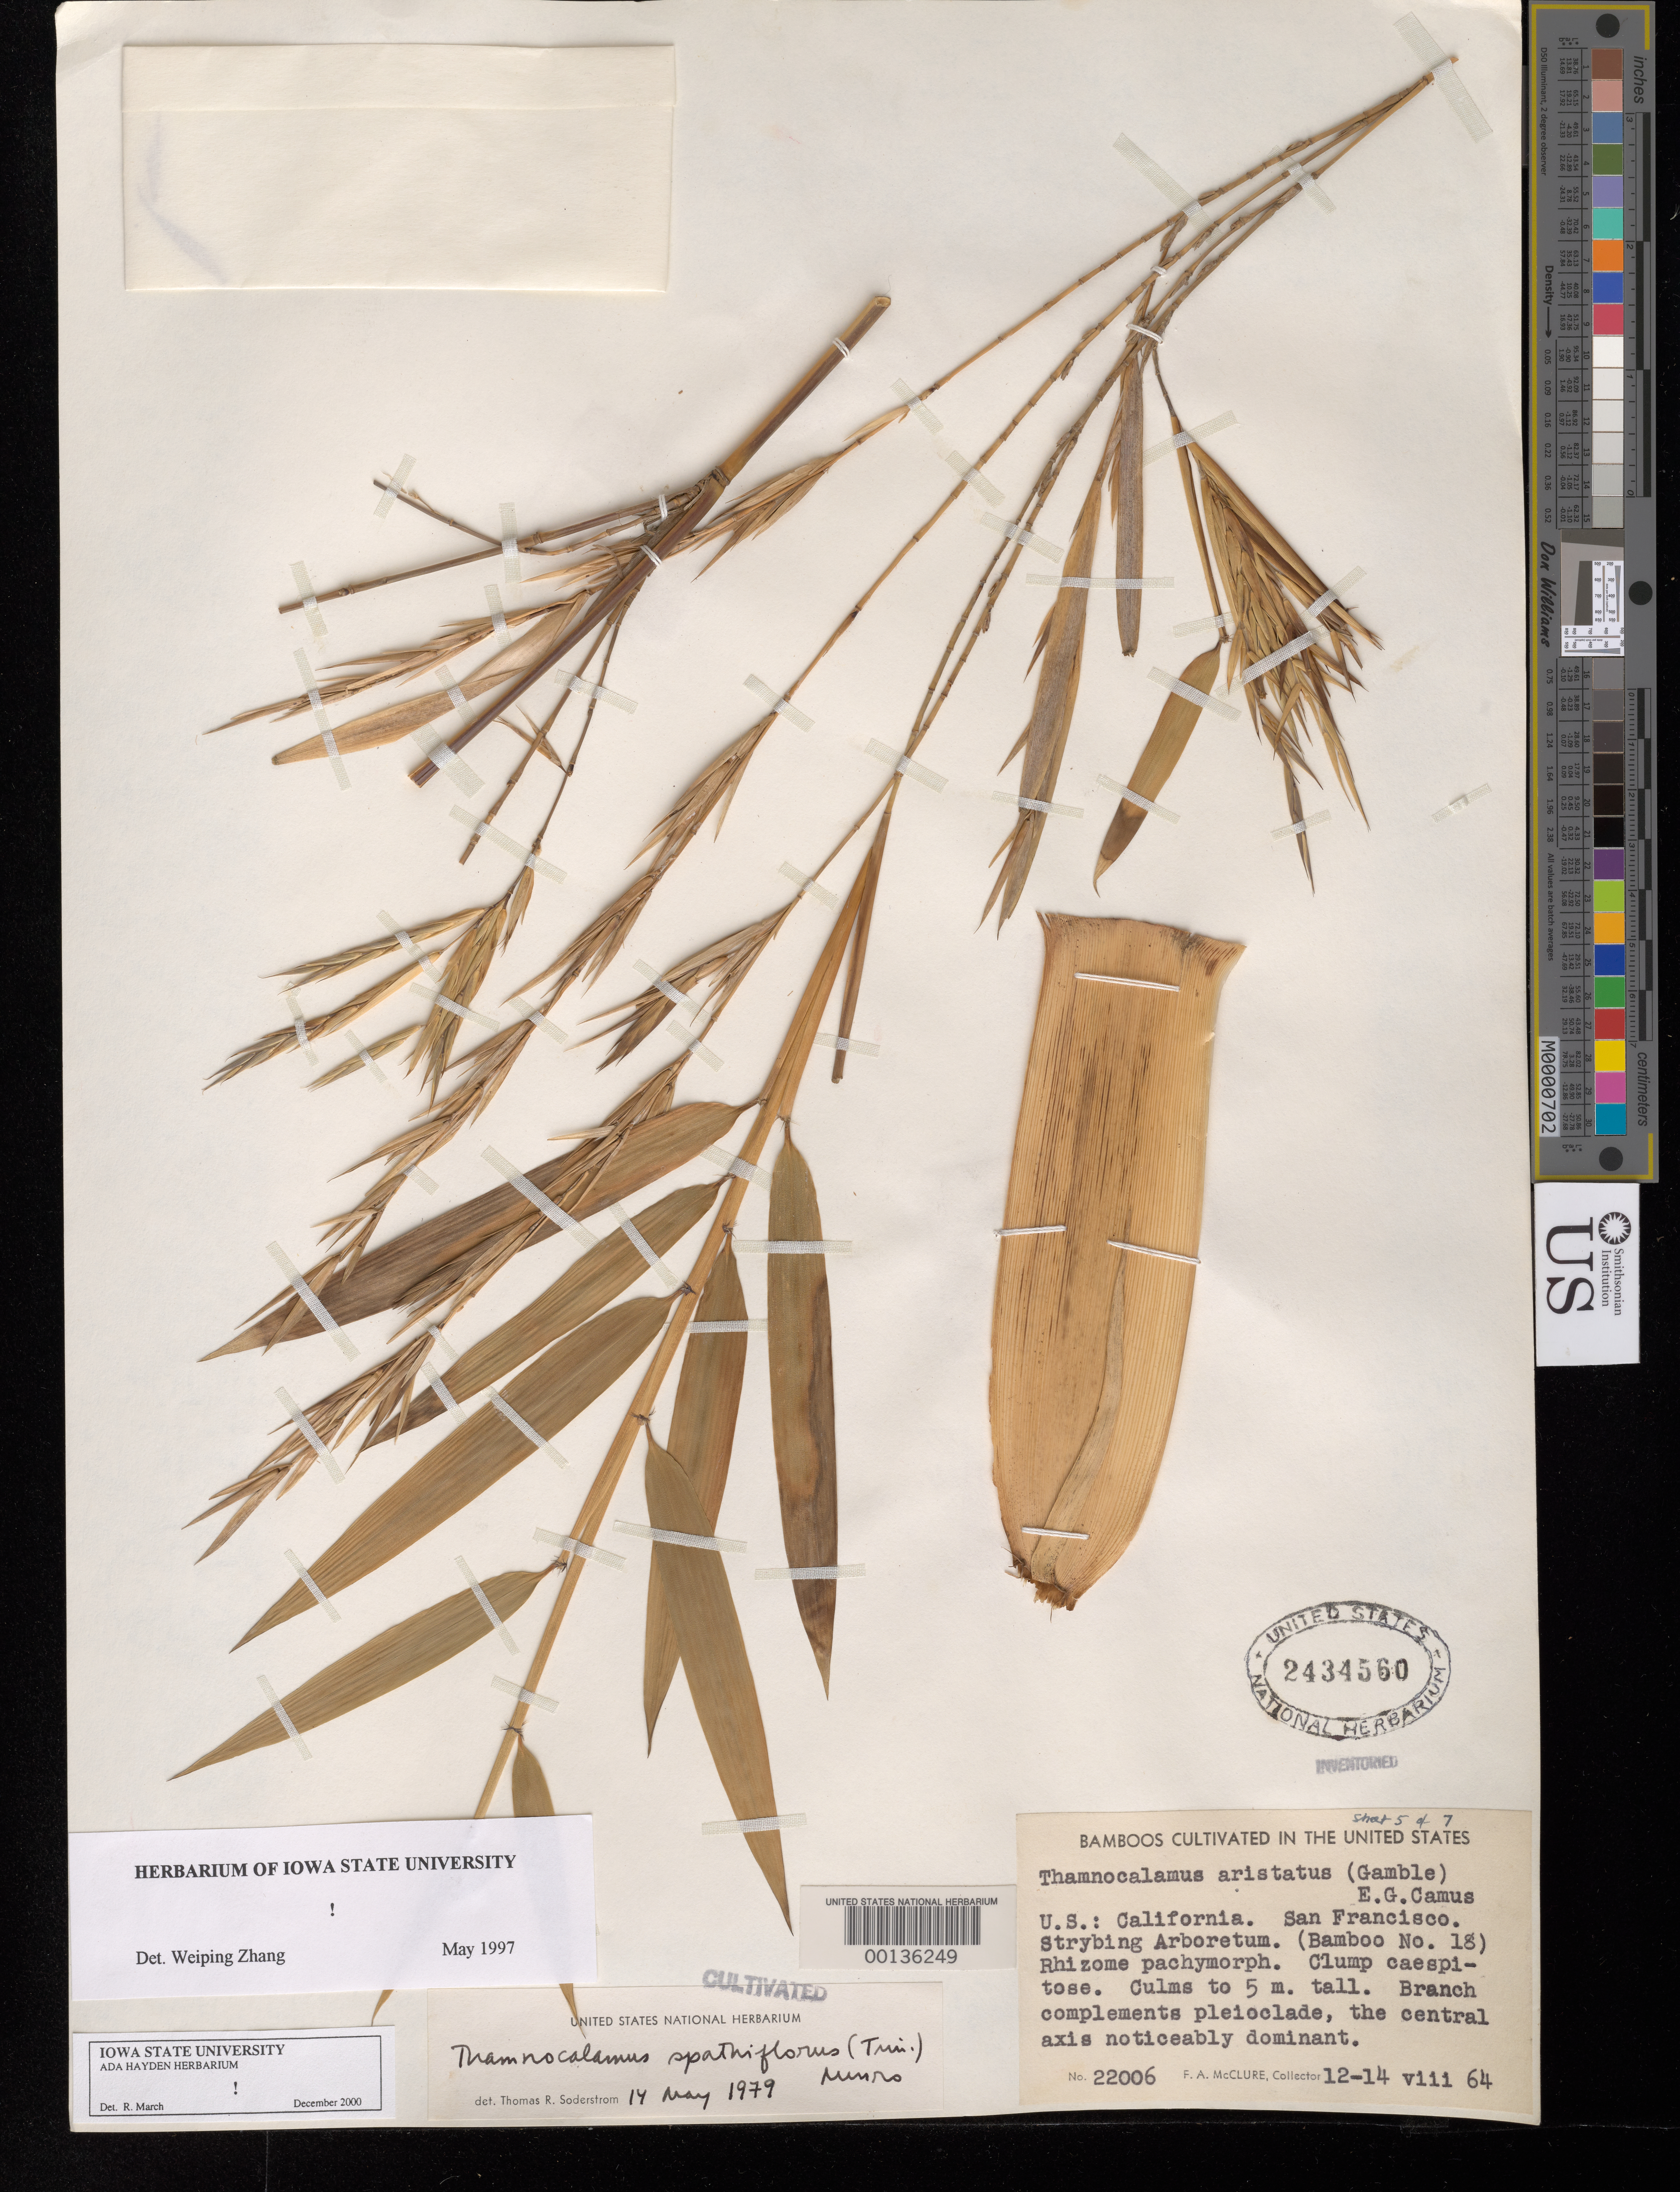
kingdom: Plantae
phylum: Tracheophyta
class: Liliopsida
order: Poales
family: Poaceae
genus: Thamnocalamus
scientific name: Thamnocalamus spathiflorus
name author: (Trin.) Munro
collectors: F. A. McClure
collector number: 22006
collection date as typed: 12 Aug 1964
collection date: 1964-08-12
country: United States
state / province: California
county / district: San Francisco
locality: San francisco, strybing arboretum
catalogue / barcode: US 2434560